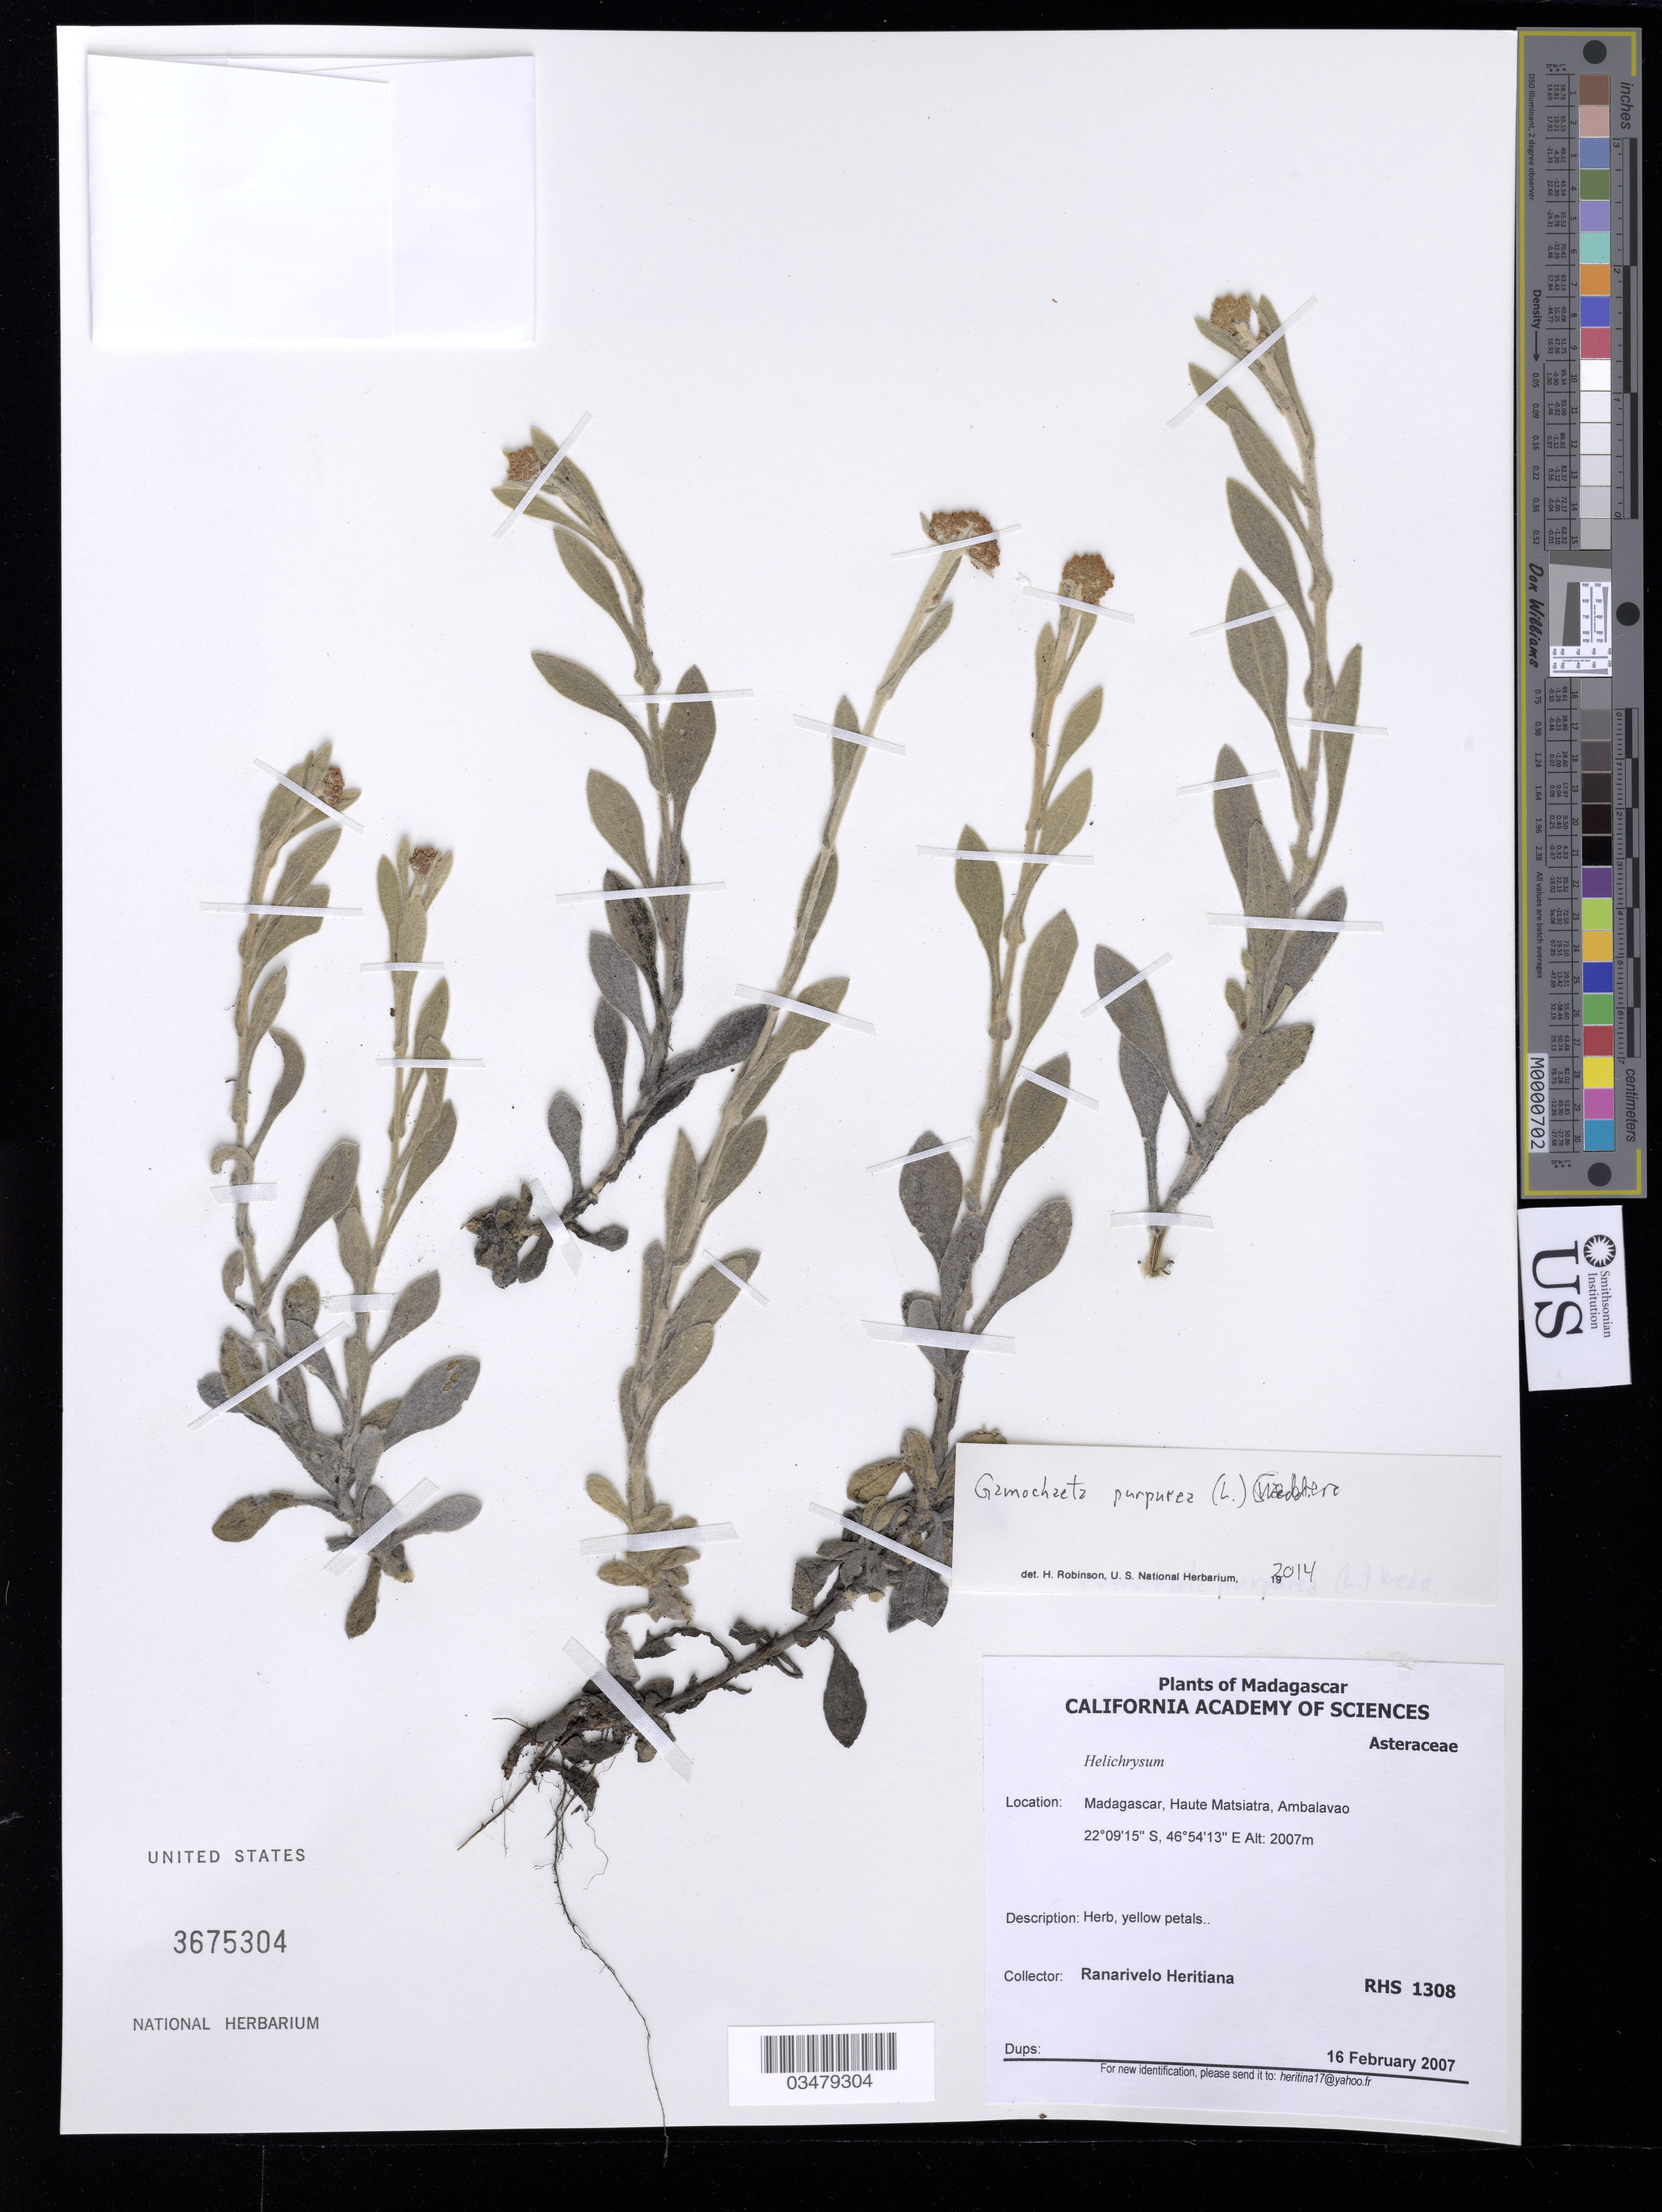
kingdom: Plantae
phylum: Tracheophyta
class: Magnoliopsida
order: Asterales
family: Asteraceae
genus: Gamochaeta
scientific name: Gamochaeta purpurea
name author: (L.) Cabrera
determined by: Robinson, Harold E., (US)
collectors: R. Heritiana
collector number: RHS 1308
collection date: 2007-02-16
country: Madagascar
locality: Haute Matsiatra, Ambalavao.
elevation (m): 2007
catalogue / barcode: US 3675304